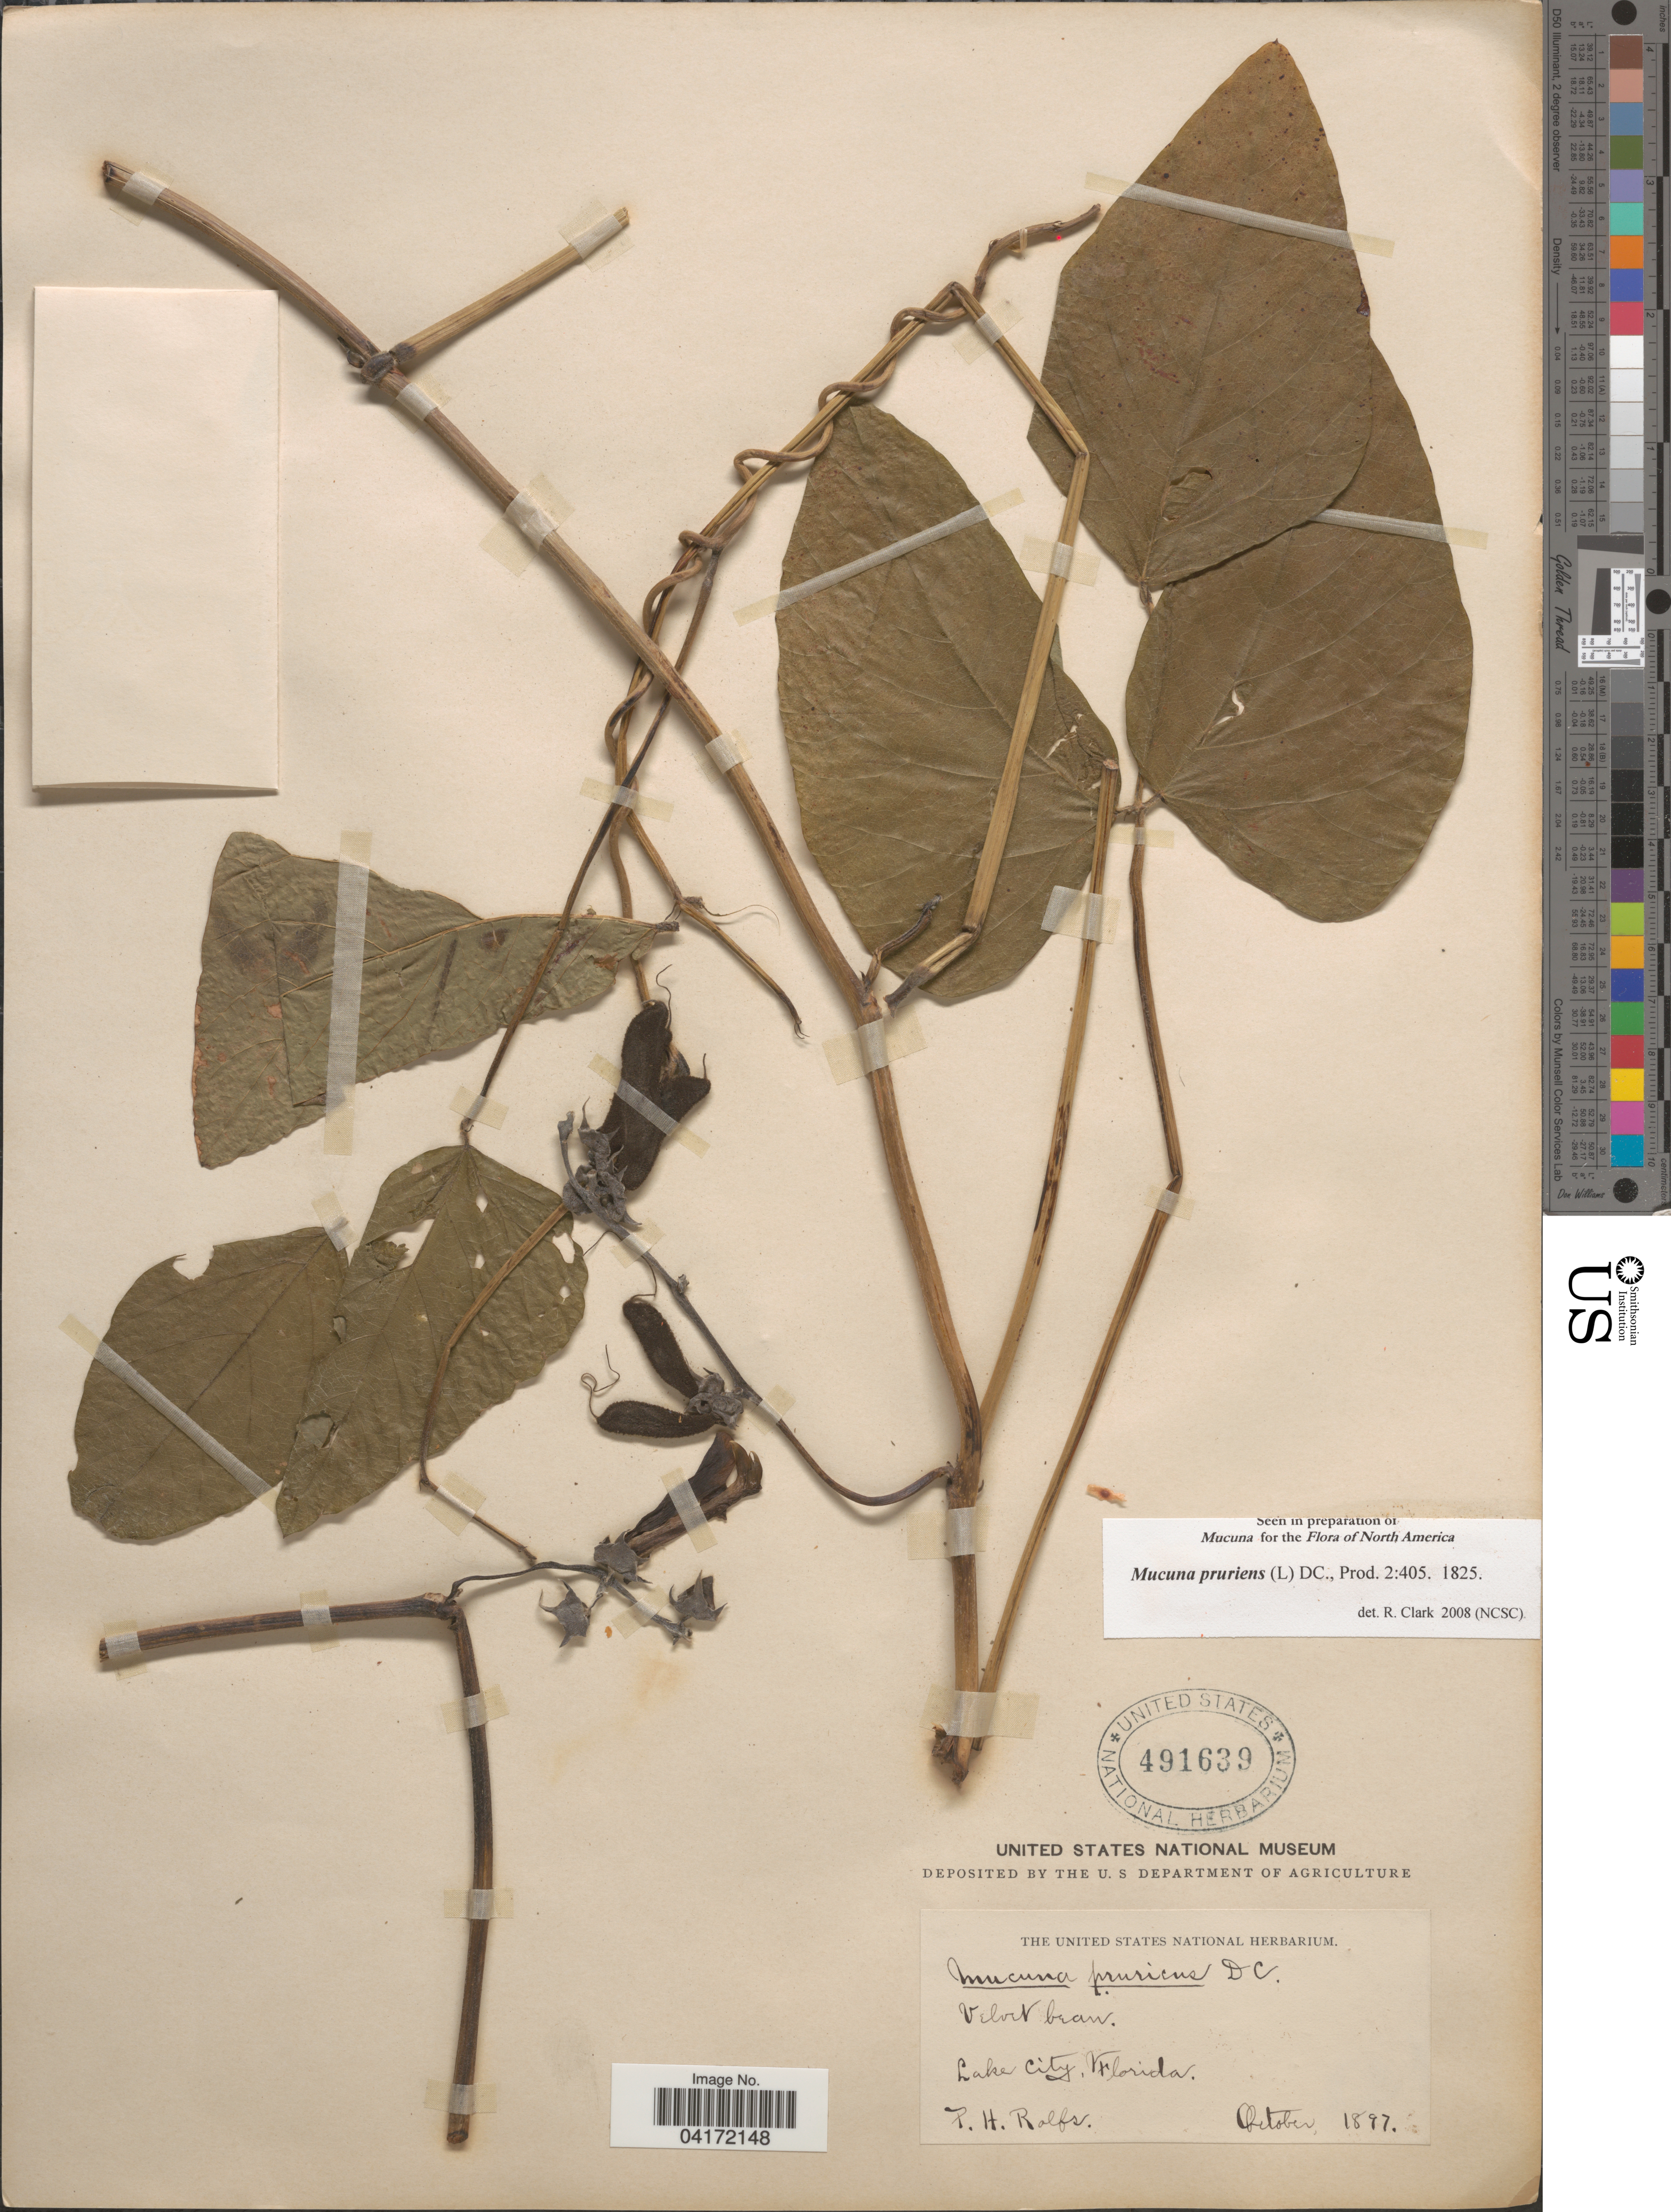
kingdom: Plantae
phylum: Tracheophyta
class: Magnoliopsida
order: Fabales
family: Fabaceae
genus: Mucuna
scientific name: Mucuna pruriens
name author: (L.) DC.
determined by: Clark, R.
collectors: P. Ralfs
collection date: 1897-10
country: United States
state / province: Florida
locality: Lake City.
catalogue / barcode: US 491639